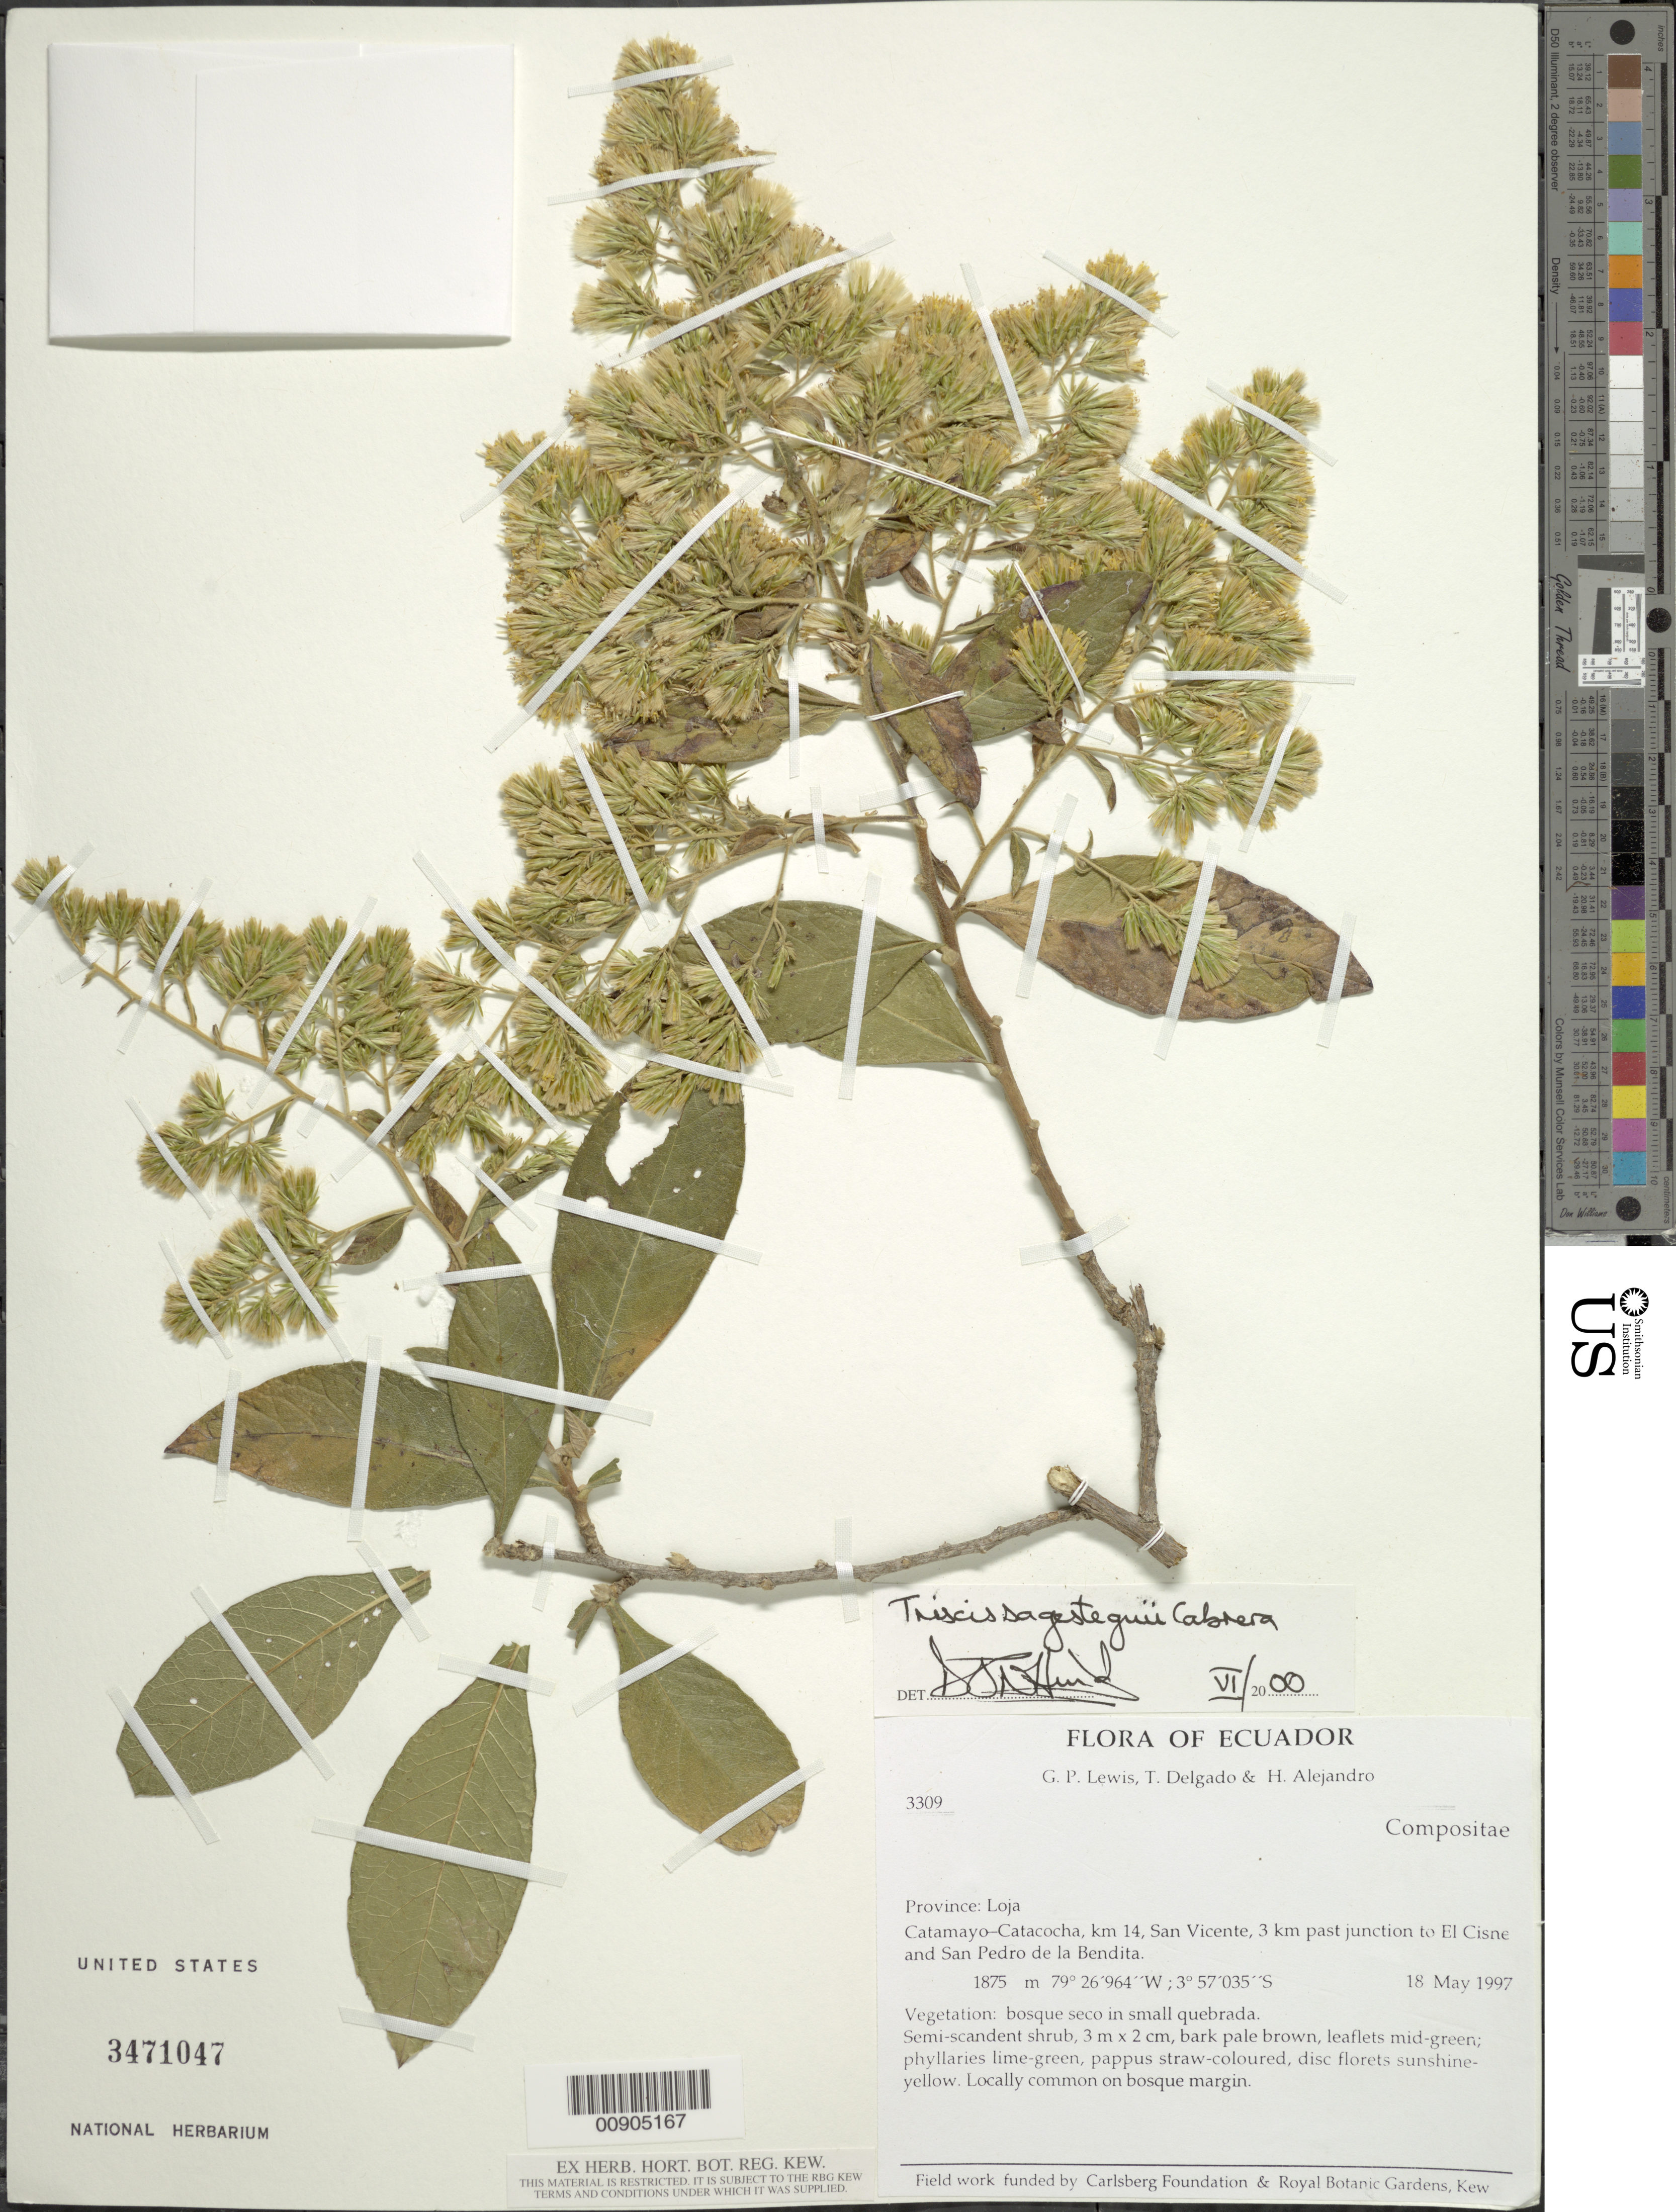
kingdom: Plantae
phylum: Tracheophyta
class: Magnoliopsida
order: Asterales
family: Asteraceae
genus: Trixis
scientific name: Trixis sagastequii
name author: Cabrera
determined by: Hind, N.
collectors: G. P. Lewis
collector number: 3309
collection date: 1997-05-18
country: Ecuador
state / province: Loja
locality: Catamayo to Catacocha, km 14, San Vicente, 3 km past junction to El Cisne and San Pedro de la Bendita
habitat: Bosque seco in small quebrada; in bosque margin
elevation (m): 1875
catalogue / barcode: US 3471047